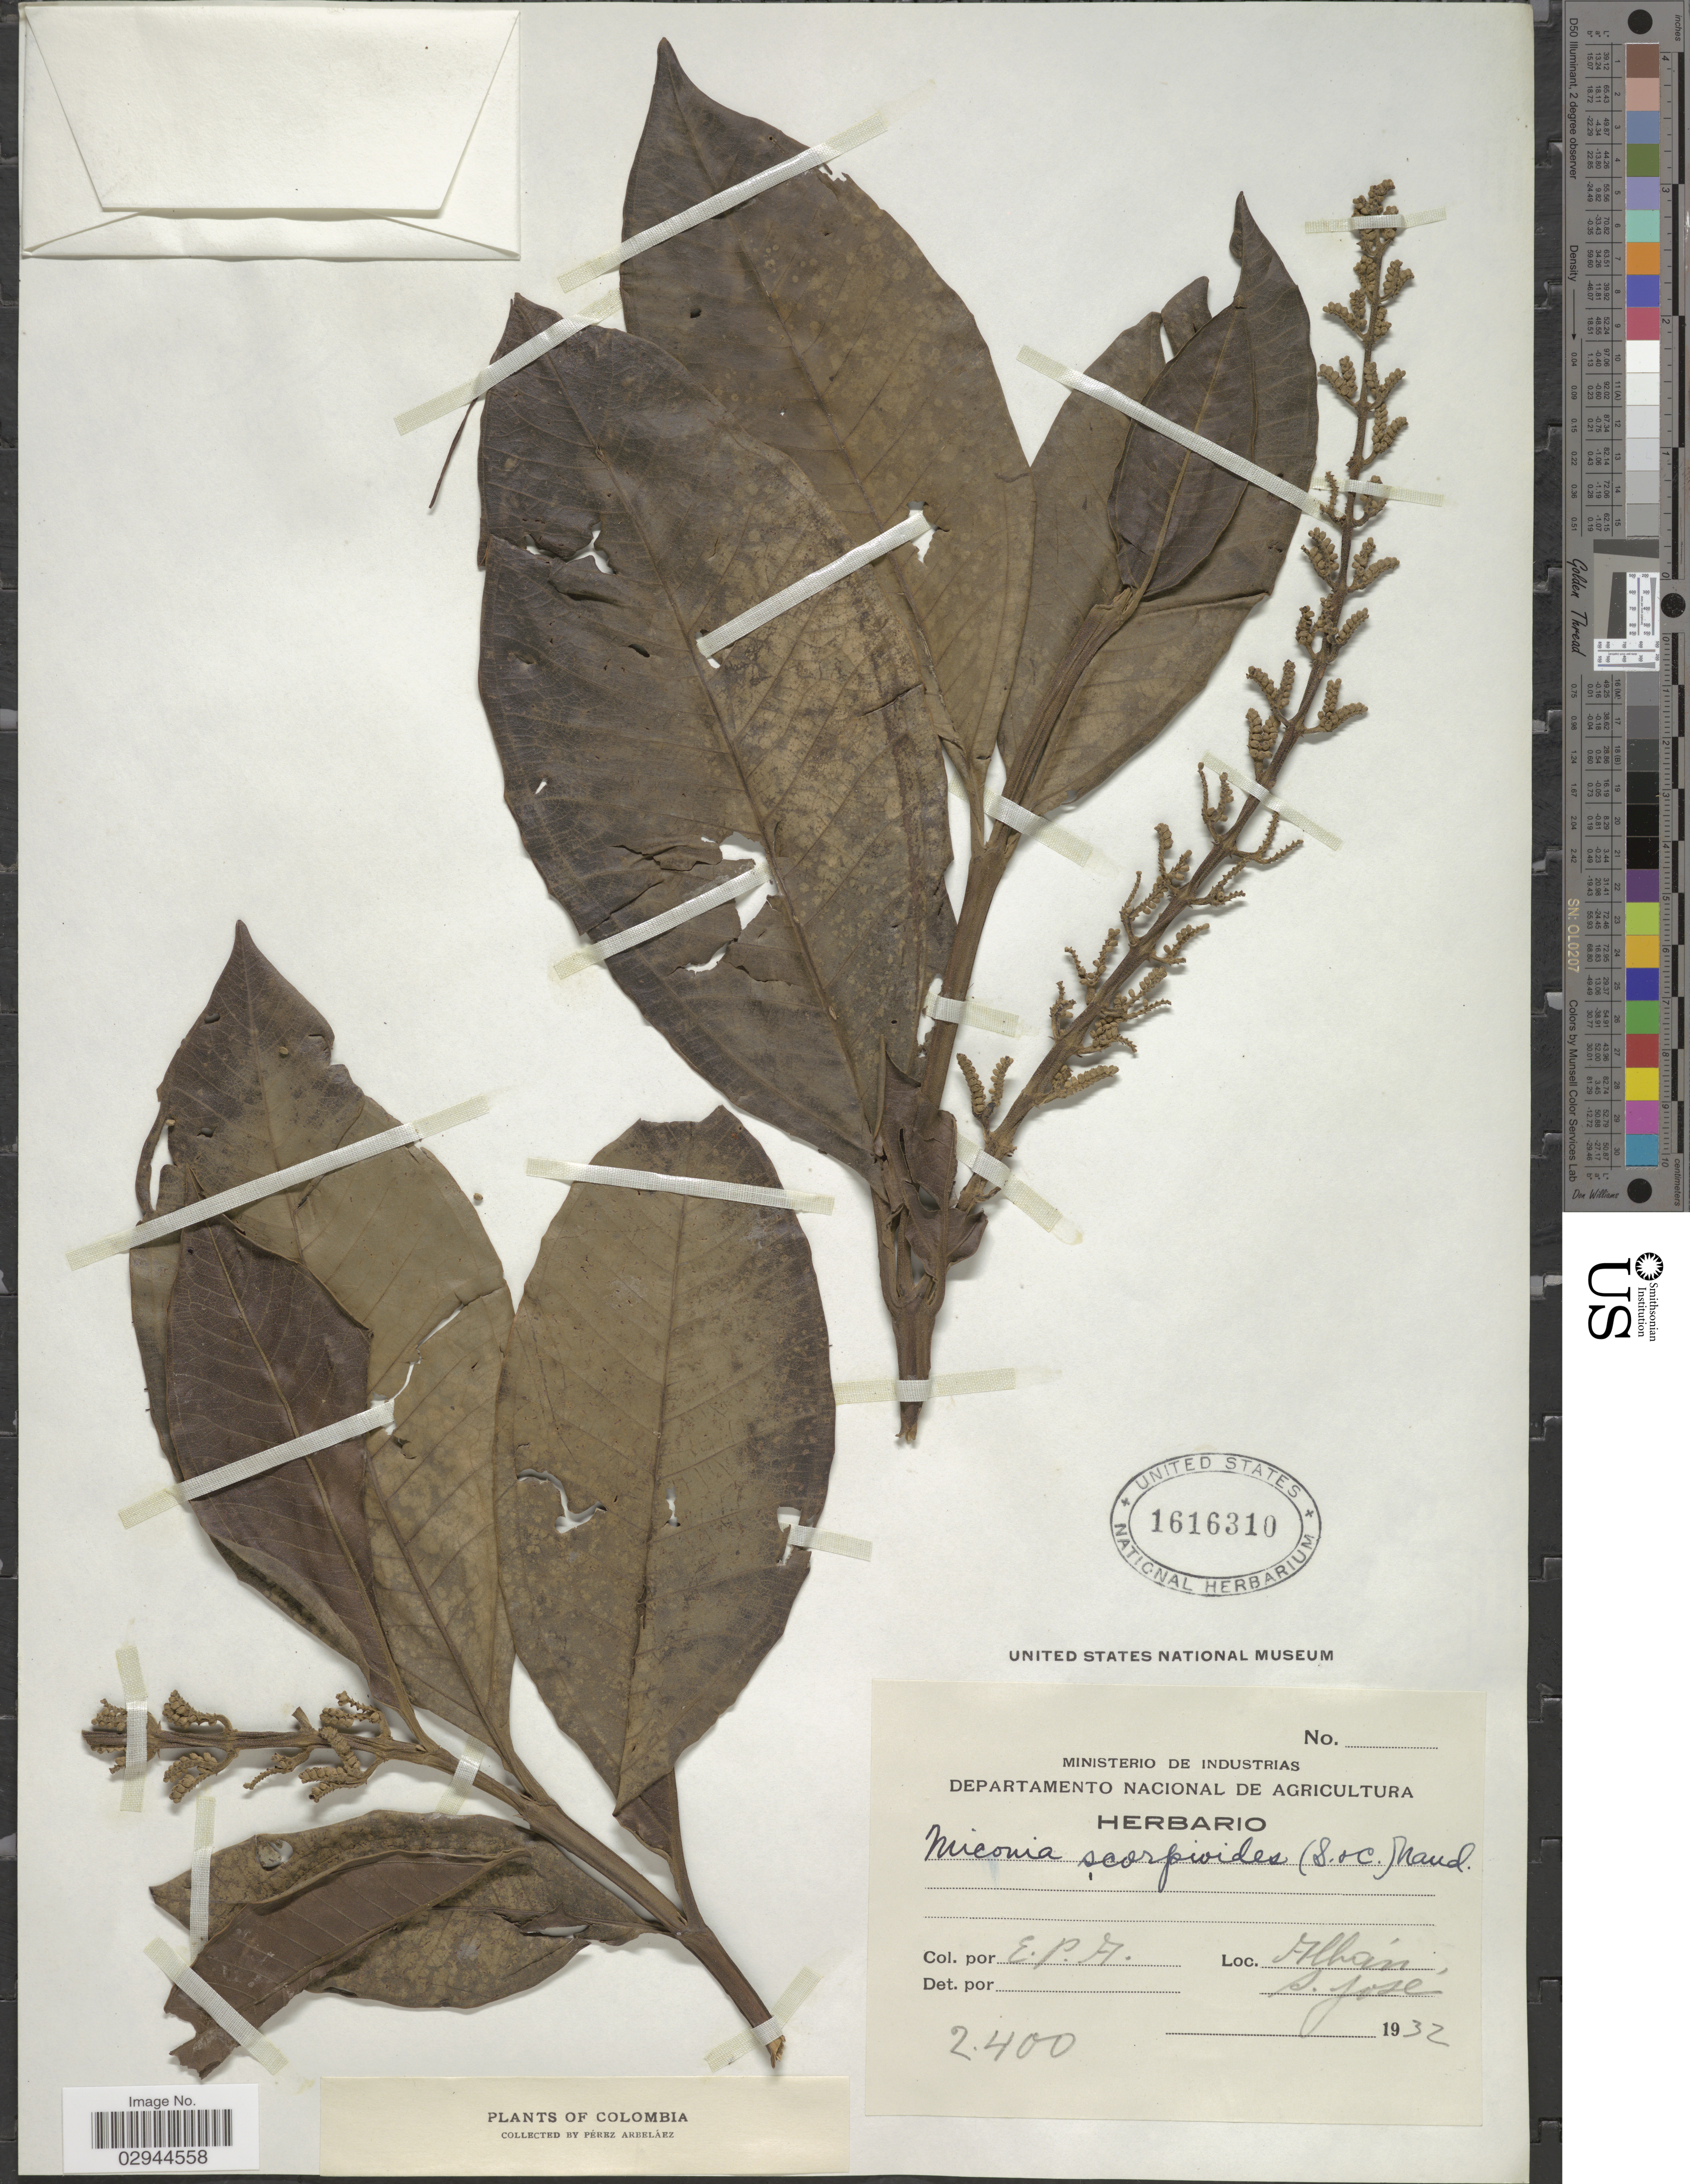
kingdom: Plantae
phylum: Tracheophyta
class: Magnoliopsida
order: Myrtales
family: Melastomataceae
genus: Miconia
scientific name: Miconia trinervia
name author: (Sw.) D. Don ex Loudon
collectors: E. Pérez Arbeláez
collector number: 2400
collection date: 1932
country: Colombia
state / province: Cundinamarca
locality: Albán, S. José.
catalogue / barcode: US 1616310